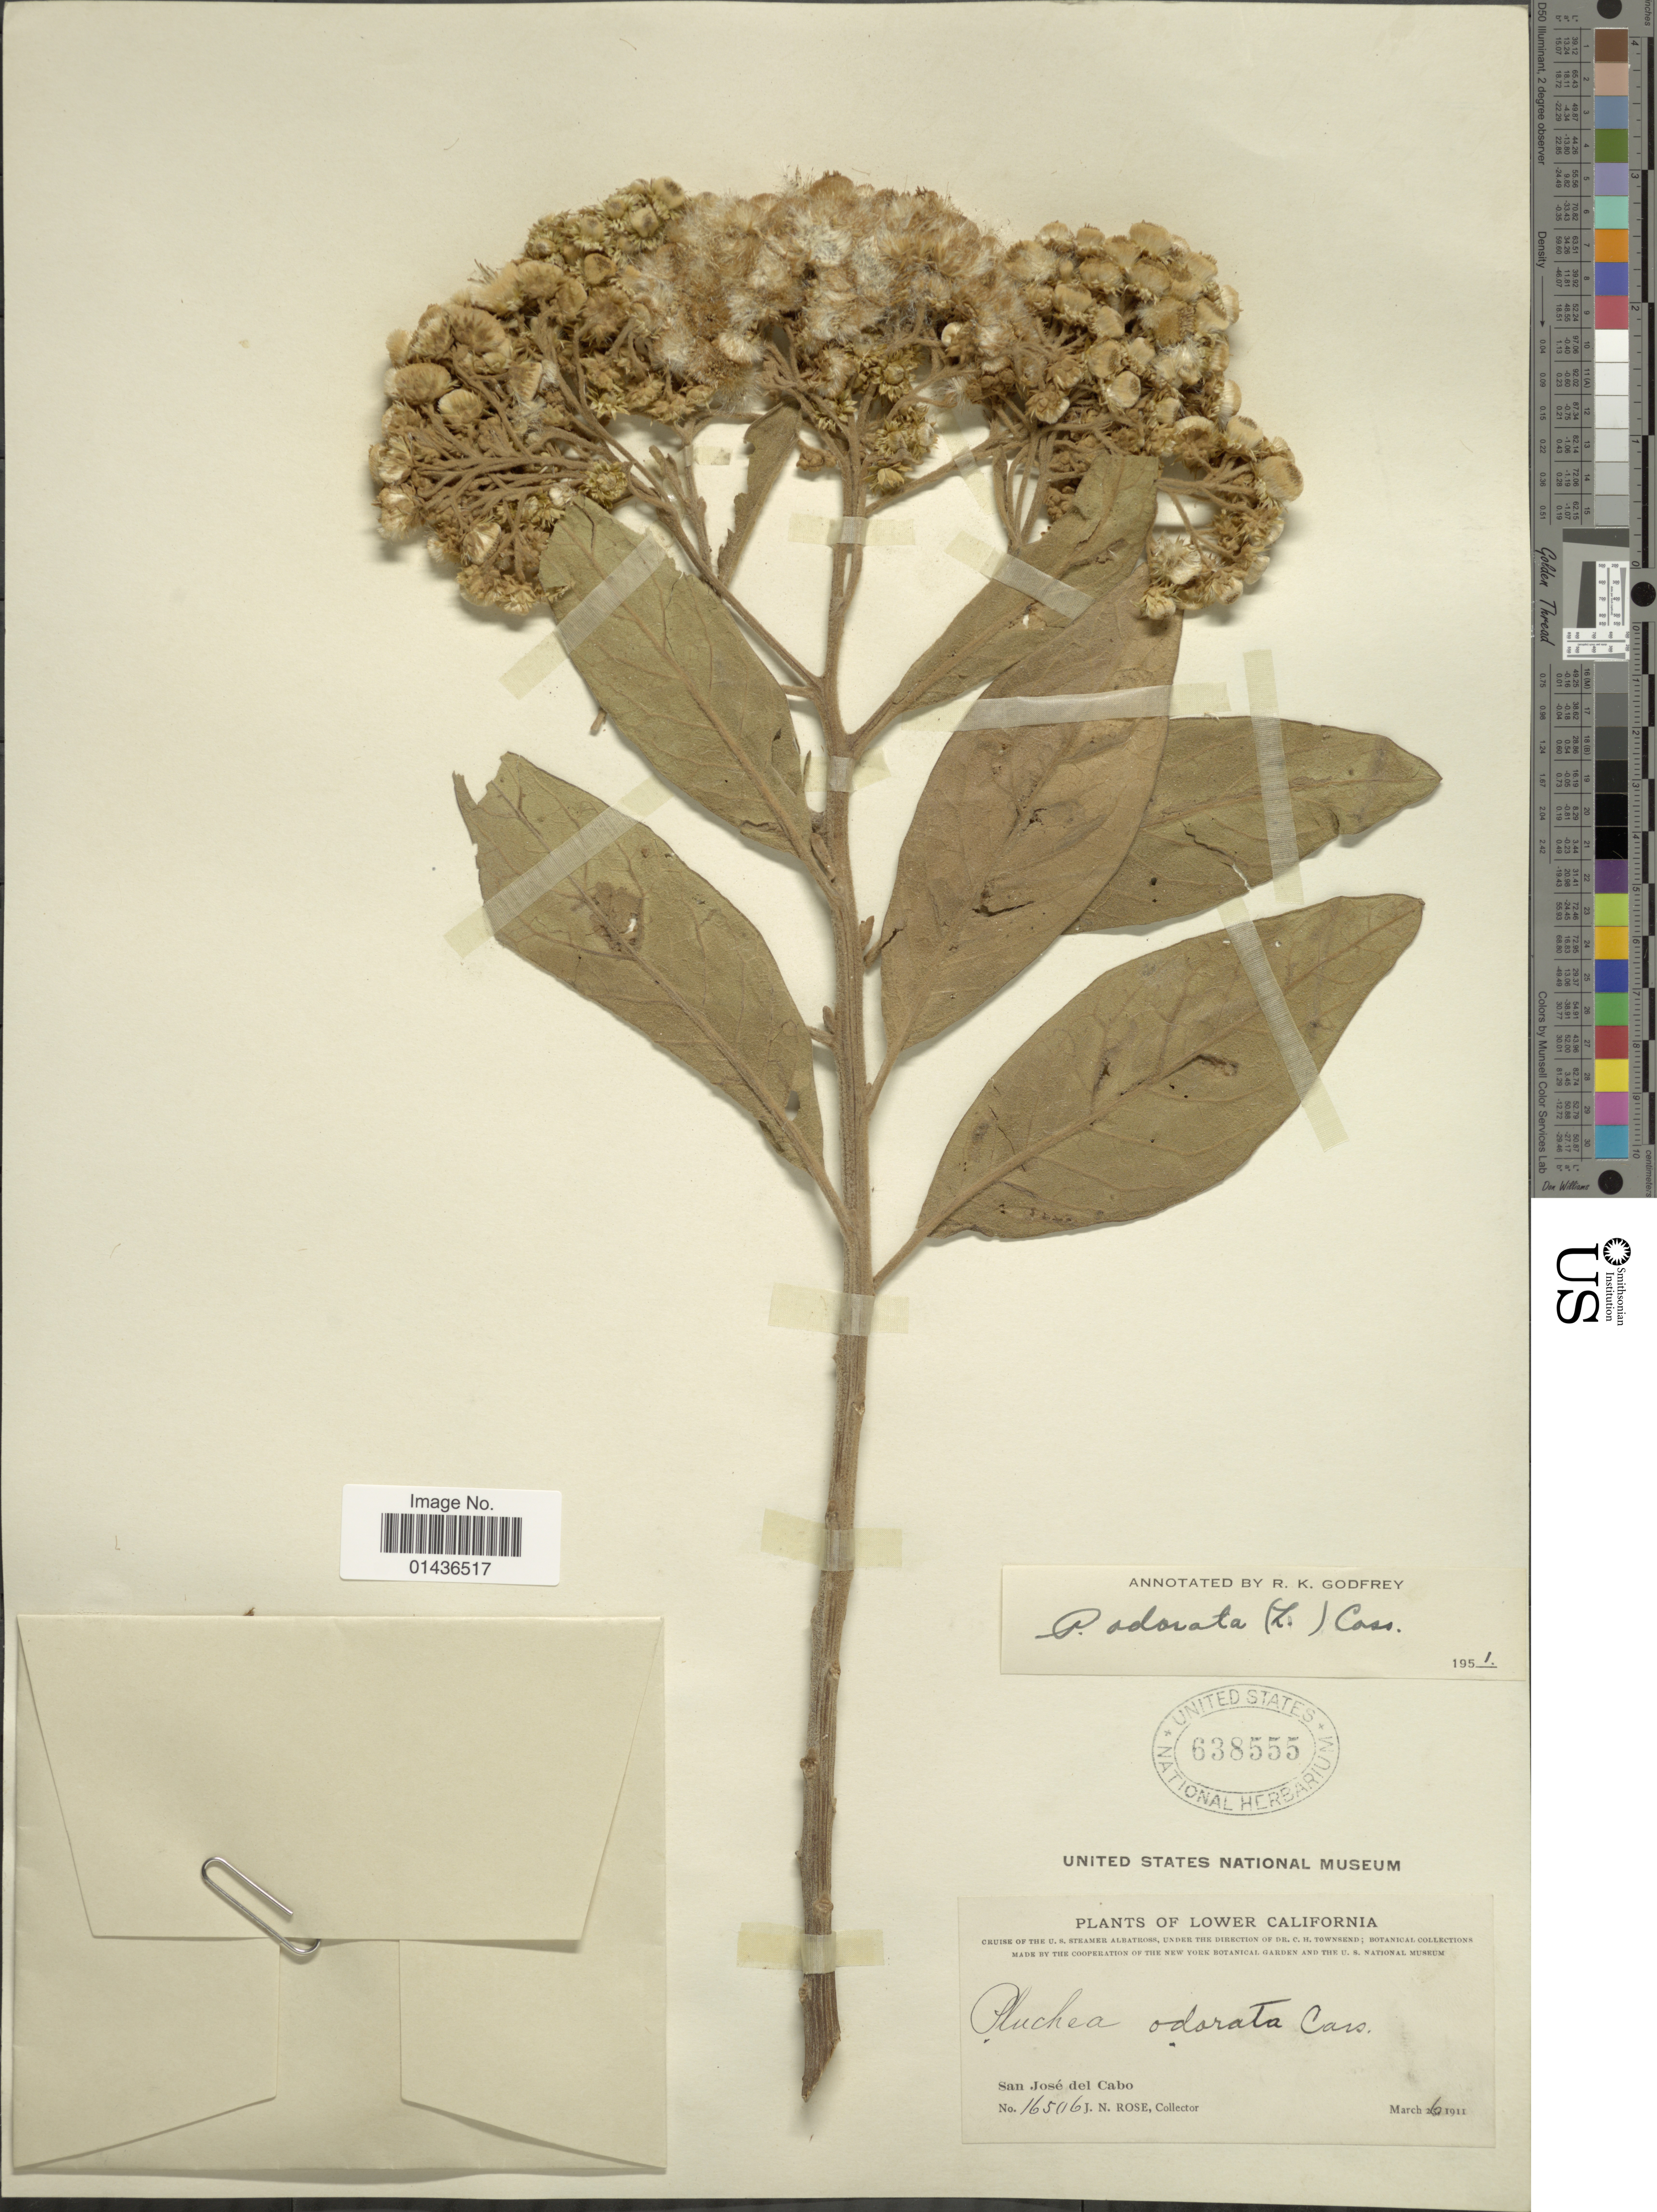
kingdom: Plantae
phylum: Tracheophyta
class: Magnoliopsida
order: Asterales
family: Asteraceae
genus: Pluchea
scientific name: Pluchea carolinensis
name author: (Jacq.) D. Don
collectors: J. N. Rose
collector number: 16506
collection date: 1911-03-26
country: Mexico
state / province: Baja California Sur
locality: Lower California, San Jose del Cabo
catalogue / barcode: US 638555